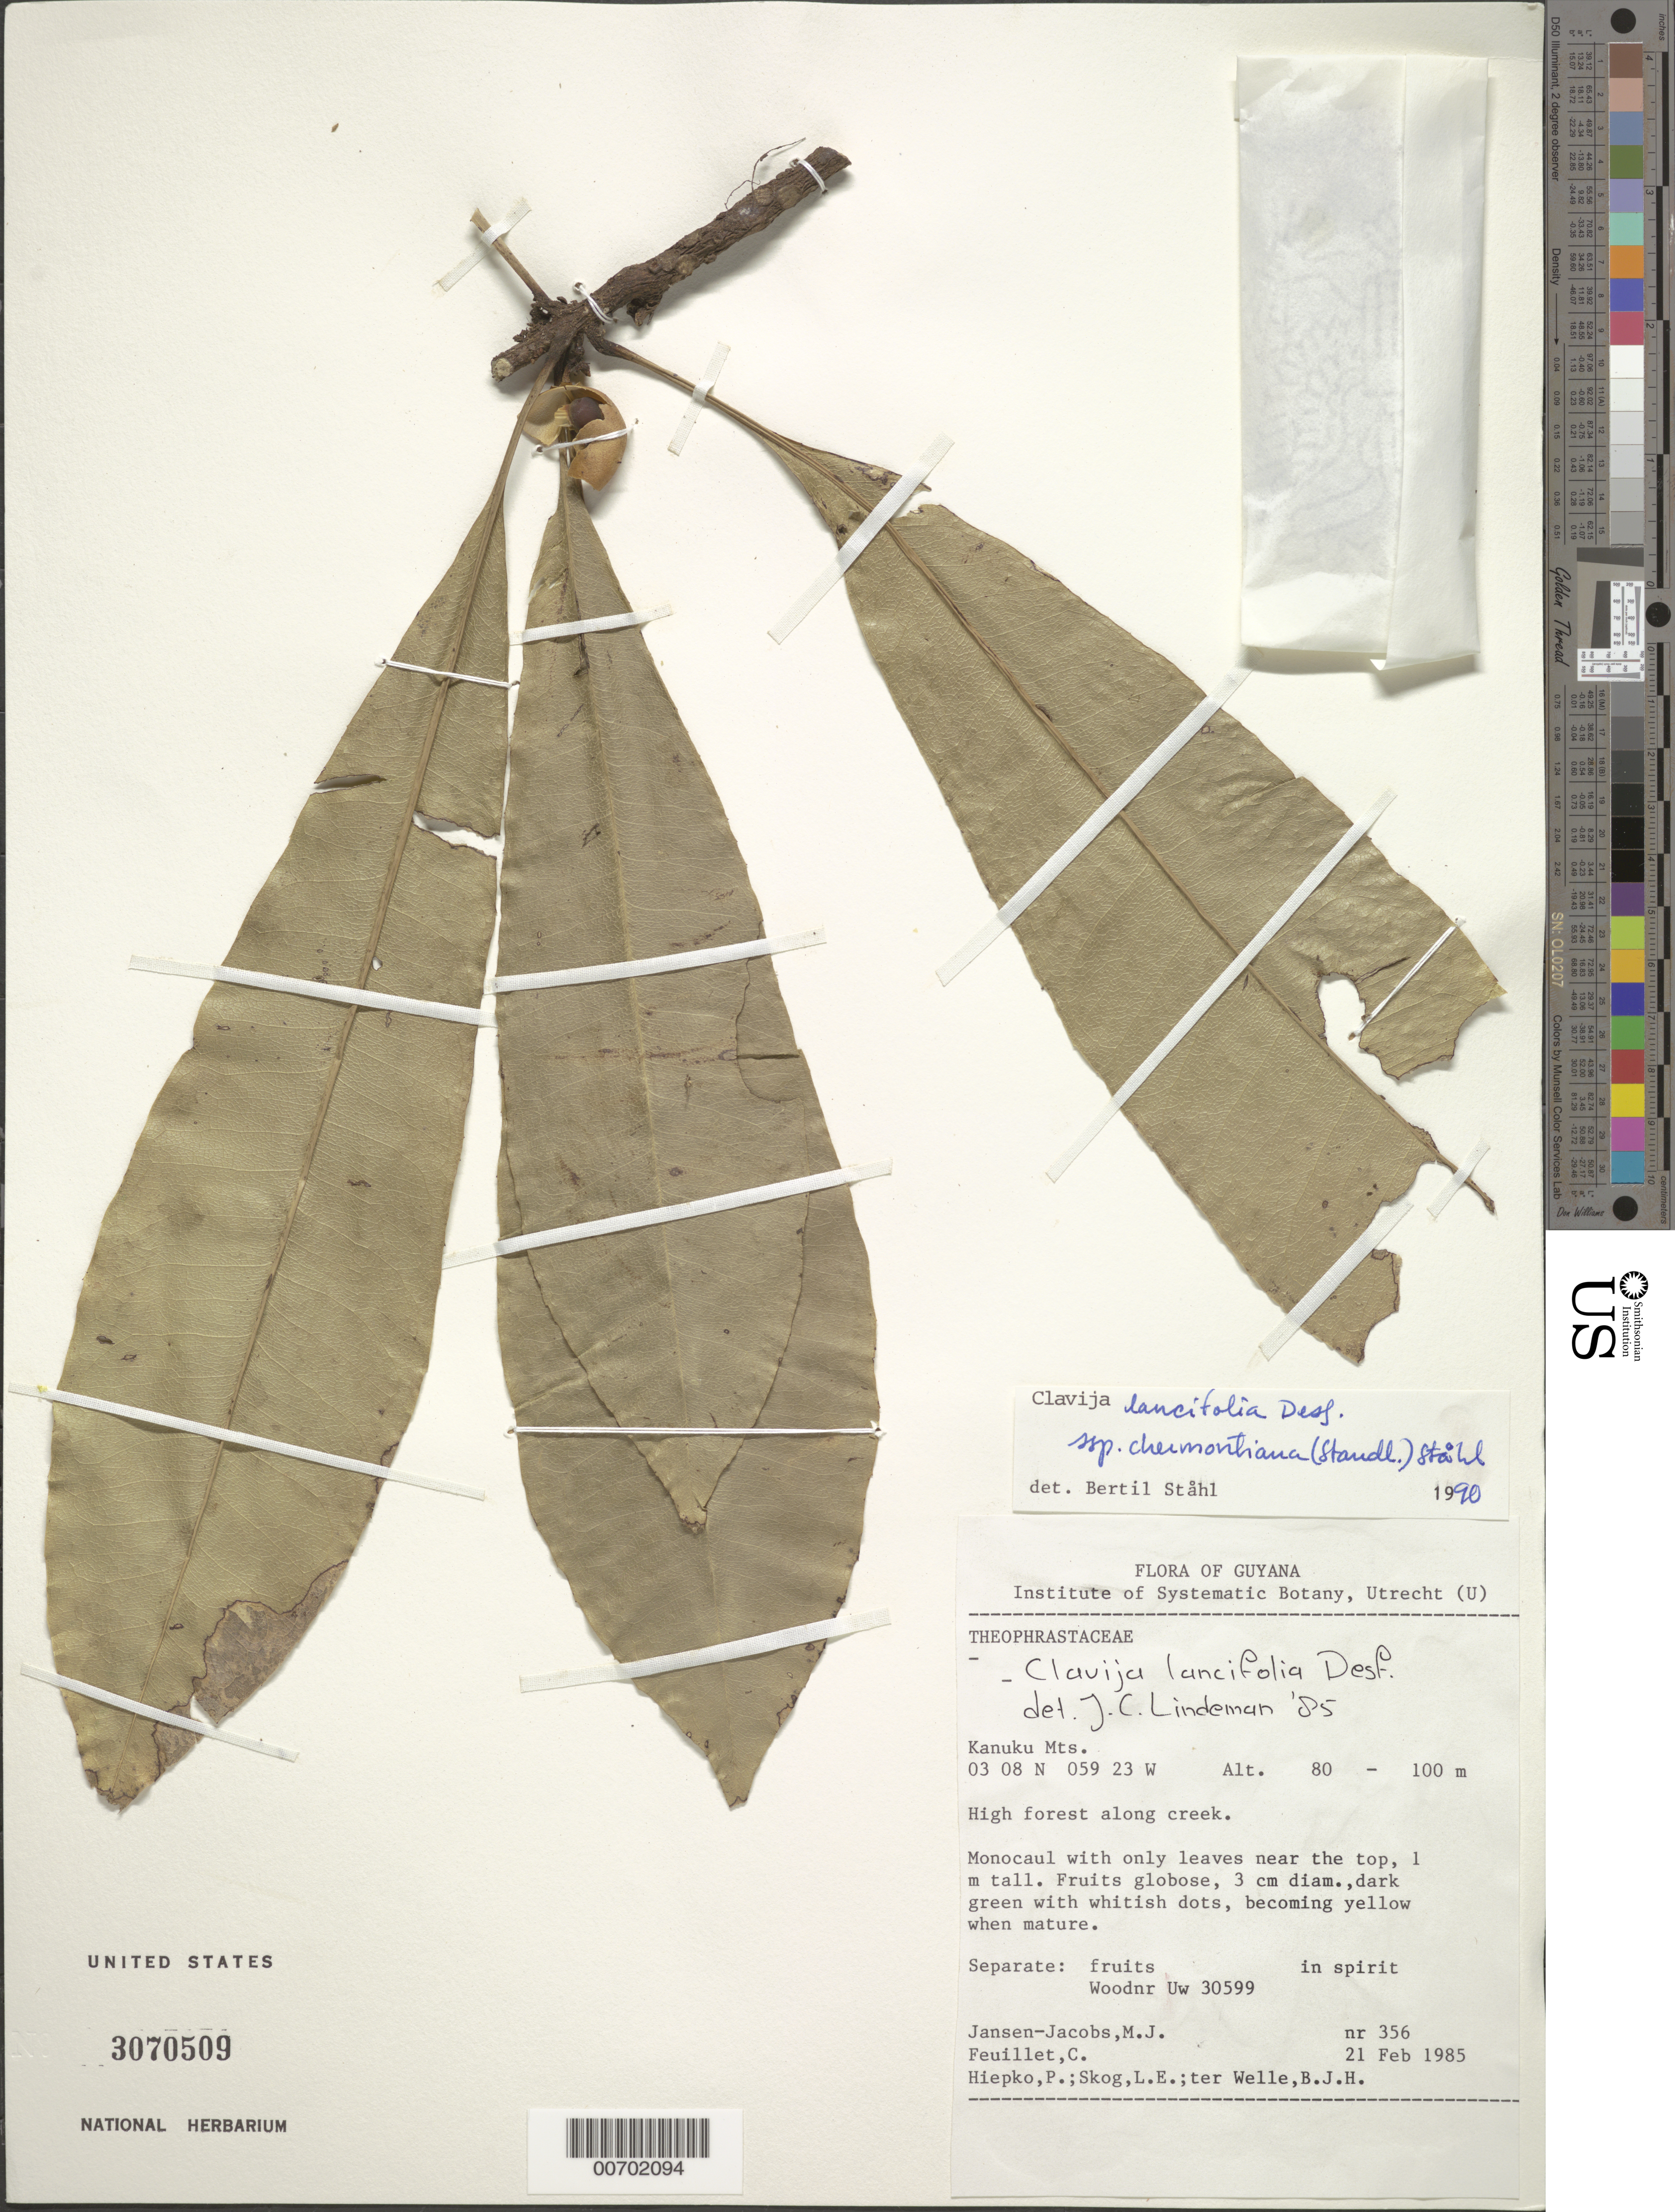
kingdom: Plantae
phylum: Tracheophyta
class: Magnoliopsida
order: Ericales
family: Primulaceae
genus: Clavija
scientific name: Clavija lancifolia subsp. chermontiana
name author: (Standl.) B. Ståhl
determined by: Ståhl, B.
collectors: M. J. Jansen-Jacobs, C. Feuillet, P. H. Hiepko, L. E. Skog & B. Welle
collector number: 356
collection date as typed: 21-Feb-85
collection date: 1985-02-21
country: Guyana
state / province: U. Takutu-U. Essequibo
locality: Kanuku Mts., Rupununi R., Puwib R.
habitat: High forest along river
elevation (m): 80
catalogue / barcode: US 3070509